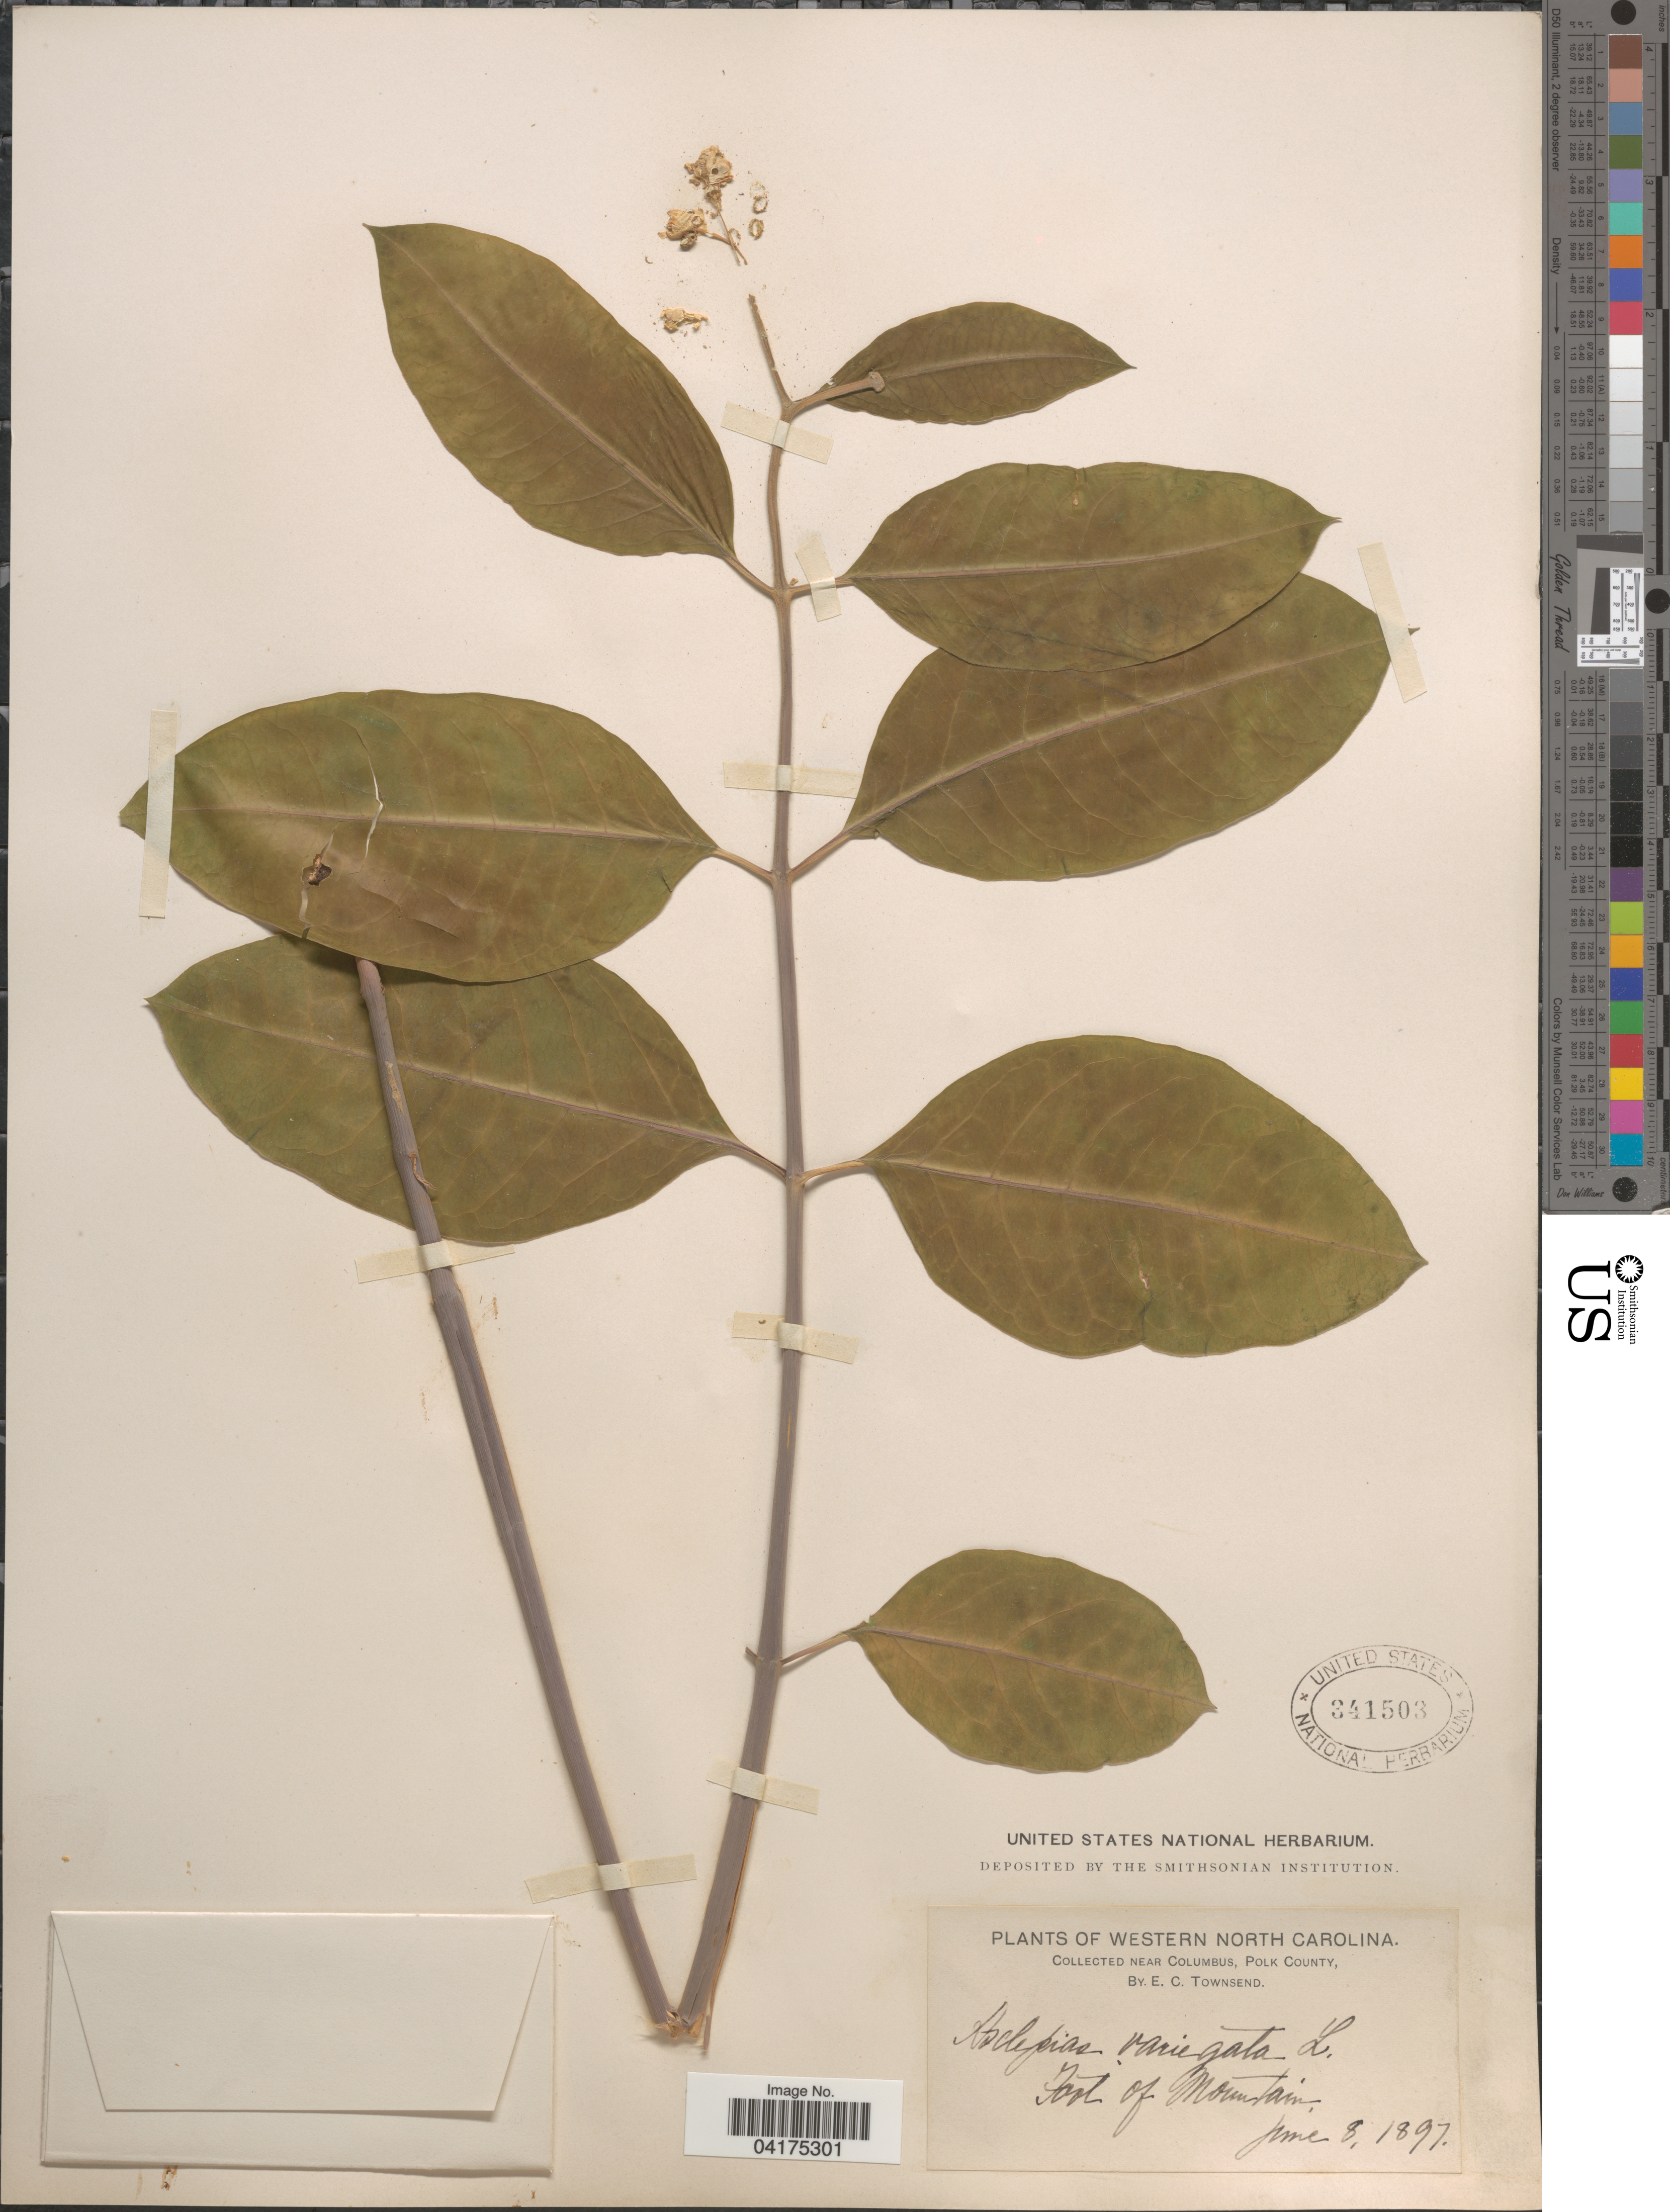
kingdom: Plantae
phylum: Tracheophyta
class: Magnoliopsida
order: Gentianales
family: Apocynaceae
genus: Asclepias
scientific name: Asclepias variegata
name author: L.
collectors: E. C. Townsend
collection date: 1897-06-08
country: United States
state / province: North Carolina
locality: Western North Carolina. Near Columbus, Polk County. Foot of Mountain.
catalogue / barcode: US 341503